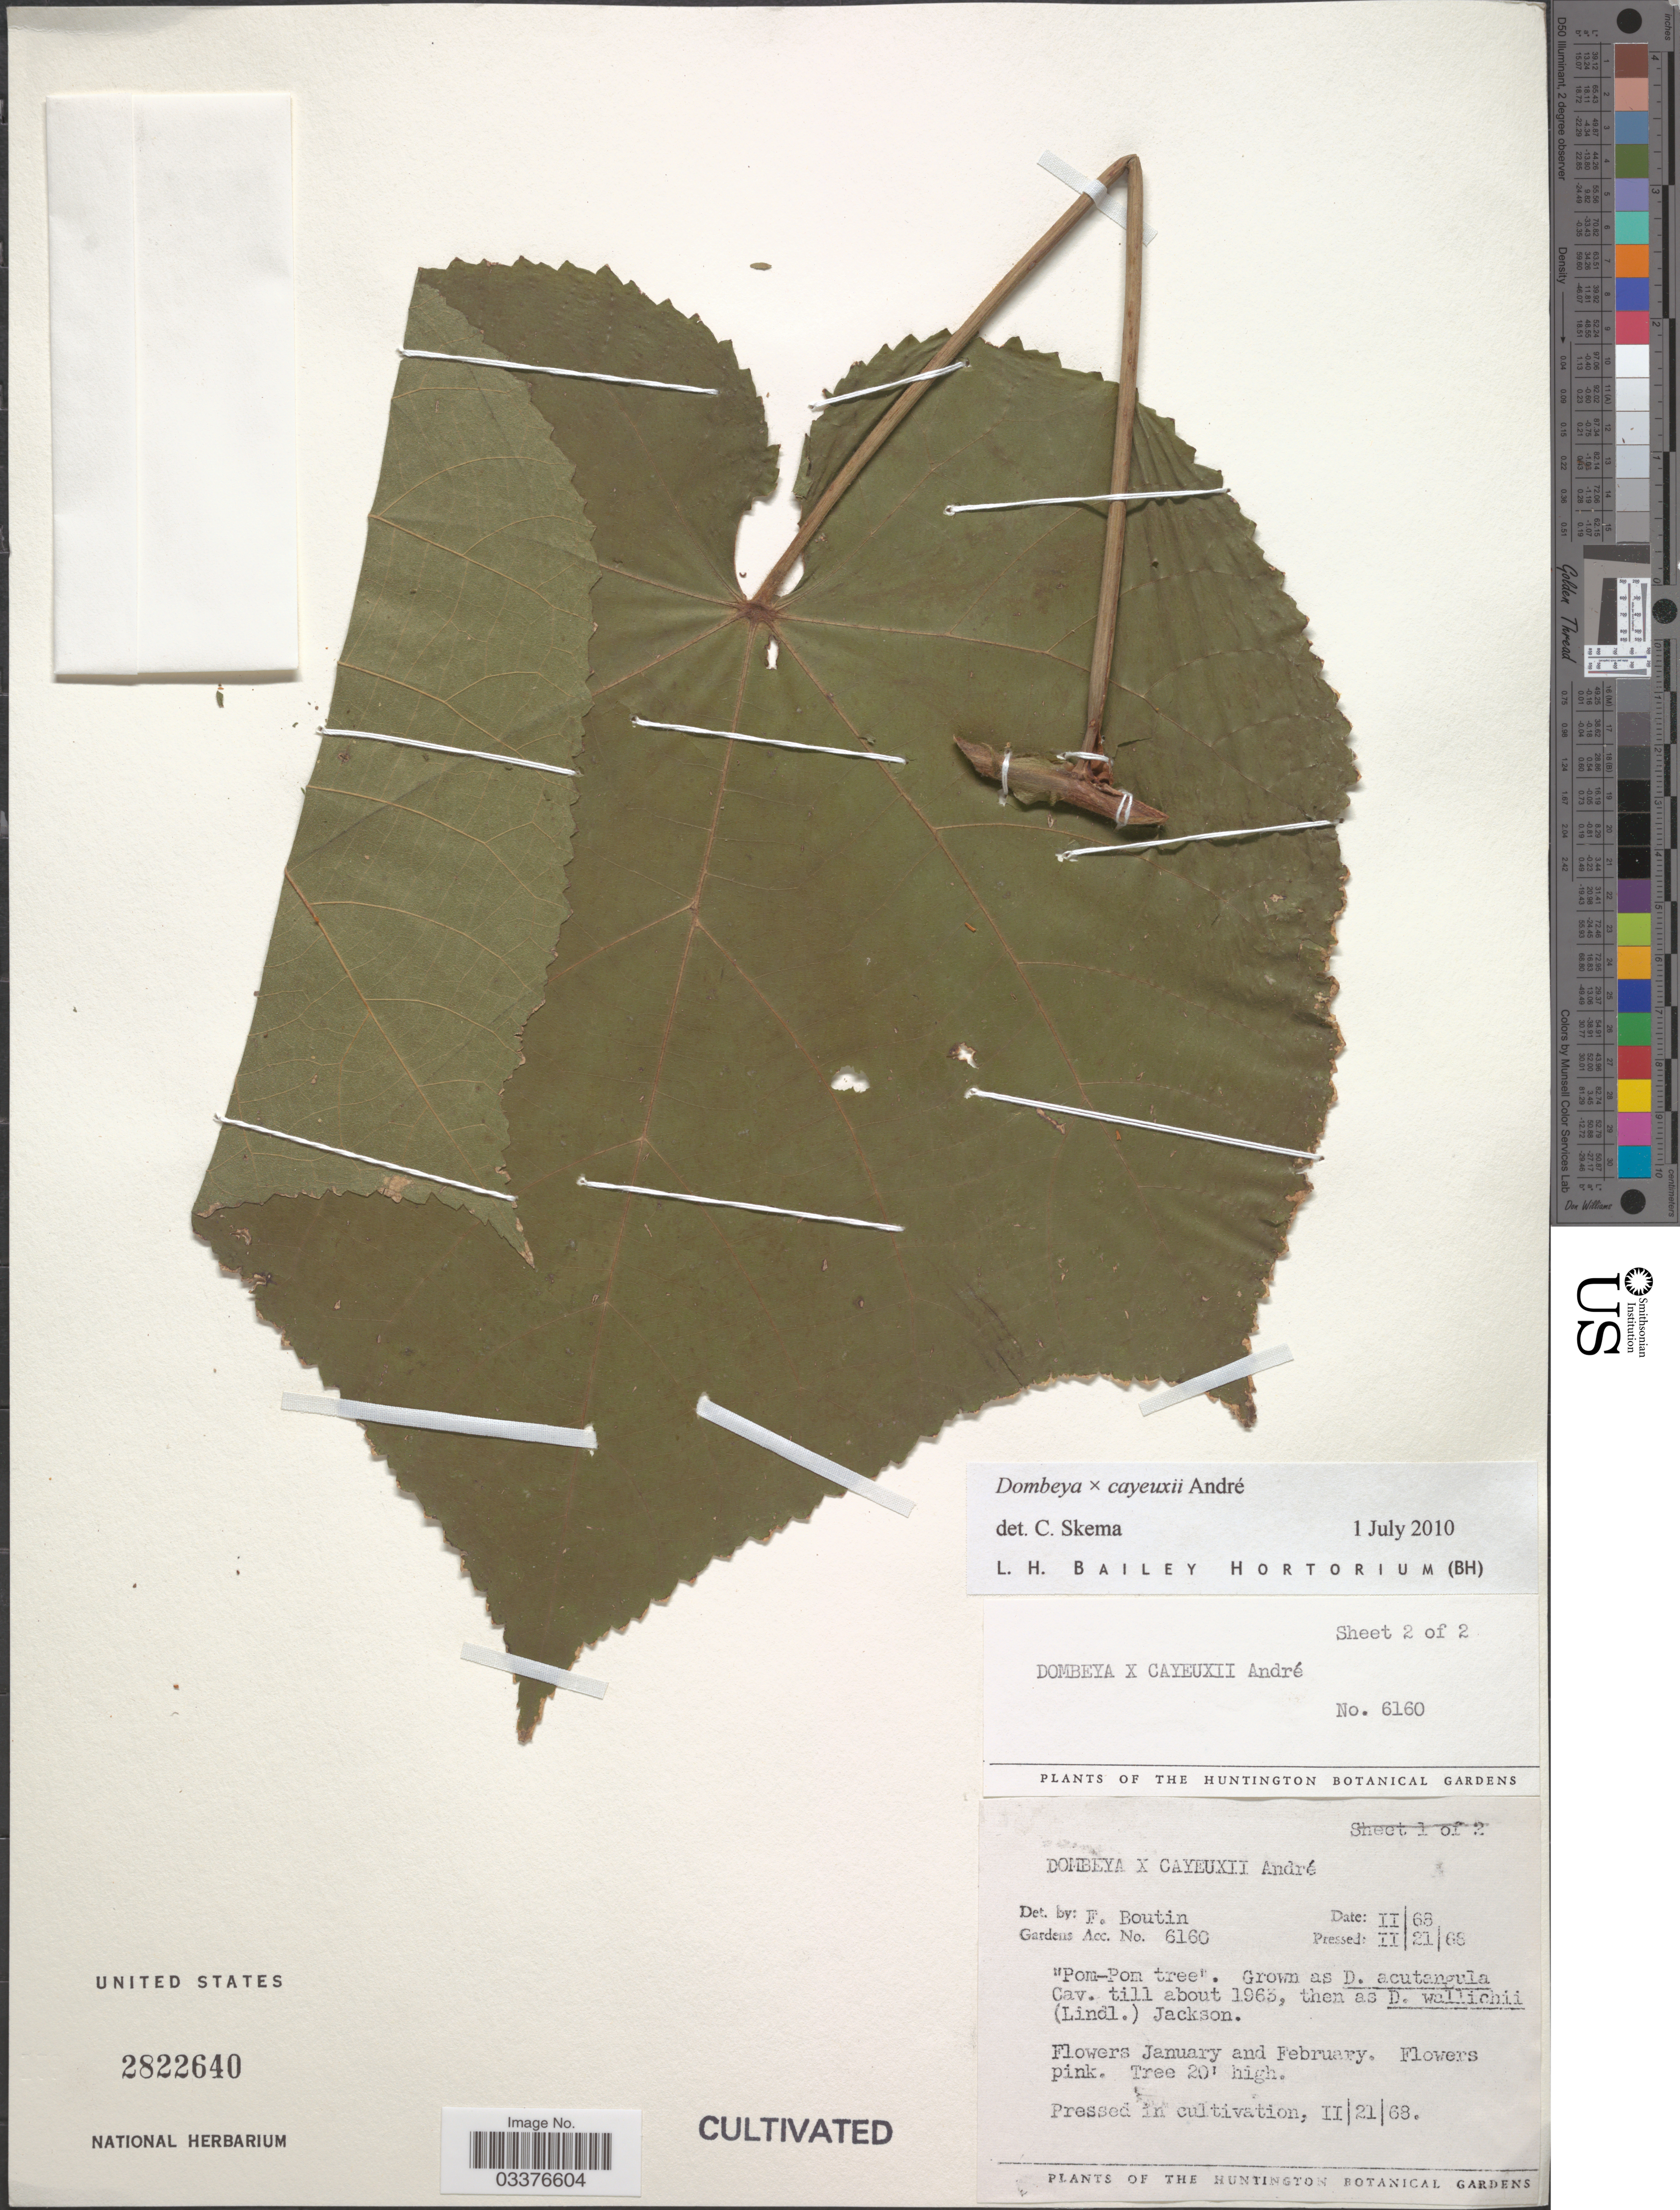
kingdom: Plantae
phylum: Tracheophyta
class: Magnoliopsida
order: Malvales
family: Malvaceae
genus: Dombeya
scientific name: Dombeya x cayeuxii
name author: André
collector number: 6160?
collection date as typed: Transcribed d/m/y: 21/2/68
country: United States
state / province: California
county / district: Los Angeles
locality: Huntington Botanical Gardens.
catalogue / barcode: US 2822640